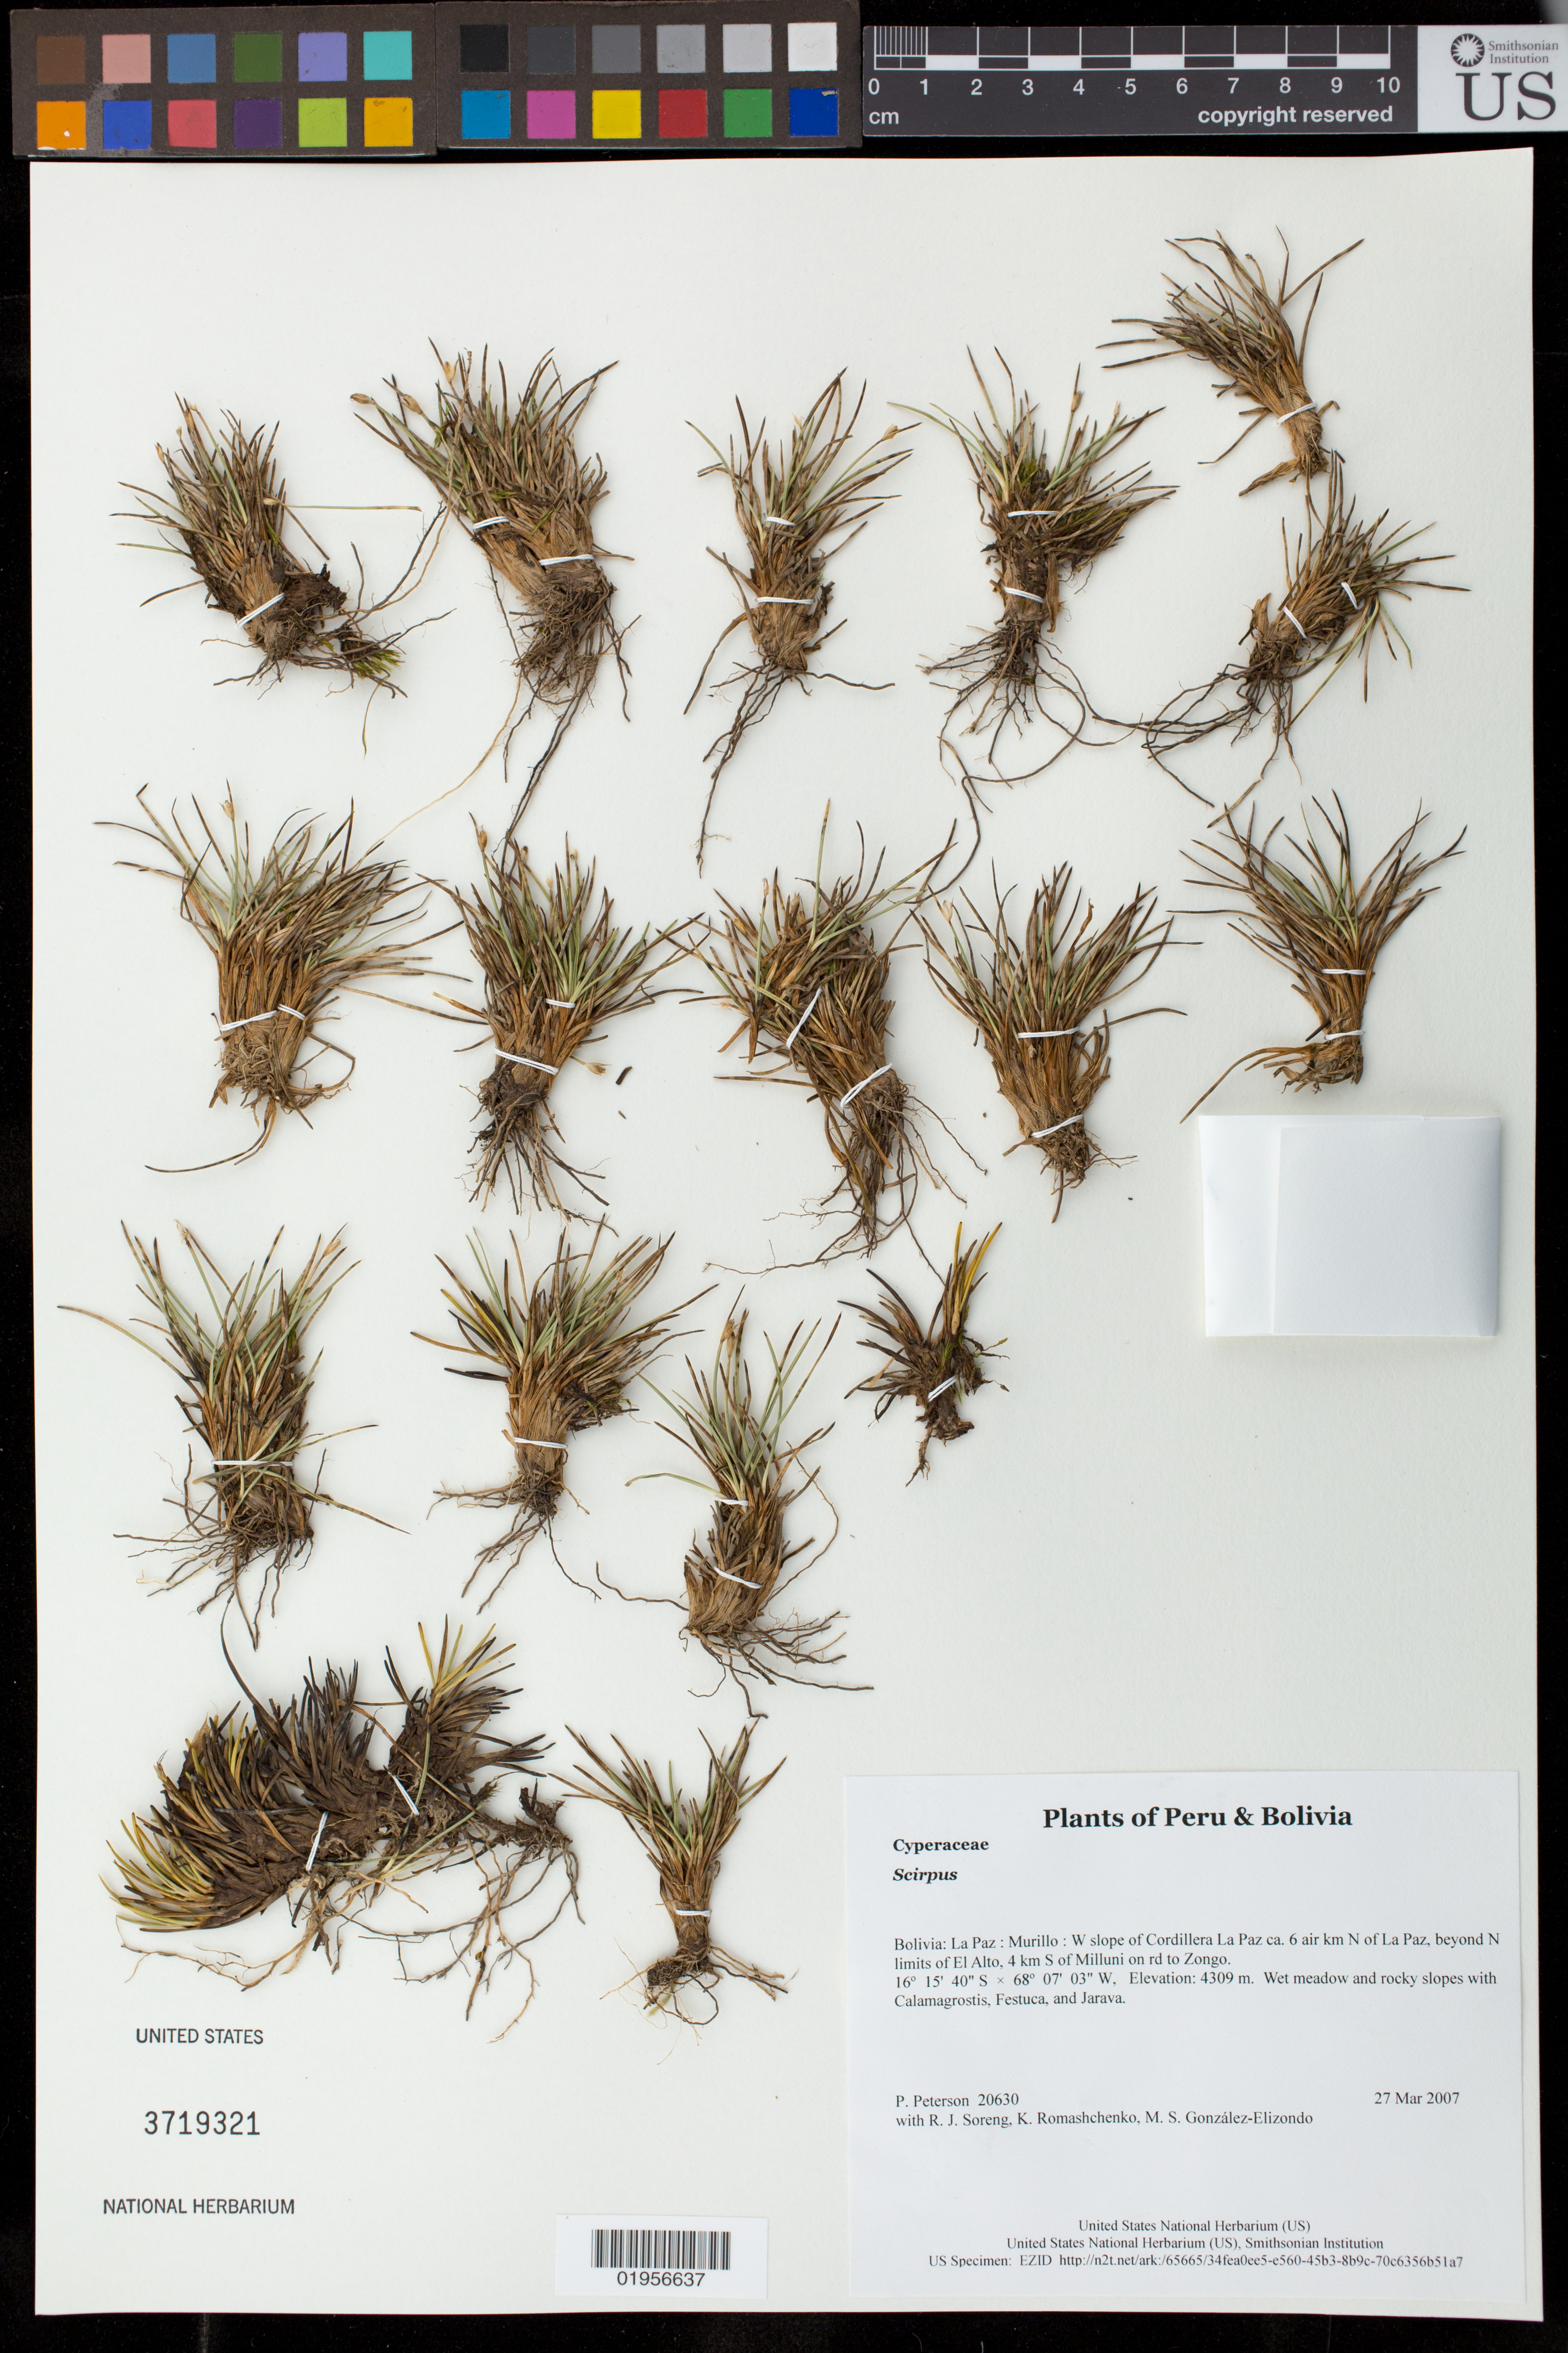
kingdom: Plantae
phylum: Tracheophyta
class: Liliopsida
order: Poales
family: Cyperaceae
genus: Trichophorum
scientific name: Trichophorum rigidum subsp. rigidum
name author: (Steud.) Goetgh. et al.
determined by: Strong, Mark T., (BOT), Smithsonian Institution - National Museum of Natural History (UNITED STATES)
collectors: P. M. Peterson, R. J. Soreng, K. Romashchenko & M. S. González-Elizondo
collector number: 20630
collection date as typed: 27 Mar 2007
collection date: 2007-03-27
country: Bolivia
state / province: La Paz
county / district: Murillo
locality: W slope of Cordillera La Paz ca. 6 air km N of La Paz, beyond N limits of El Alto, 4 km S of Milluni on rd to Zongo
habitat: Wet meadow and rocky slopes with Calamagrostis, Festuca, and Jarava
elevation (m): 4309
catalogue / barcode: US 3719321